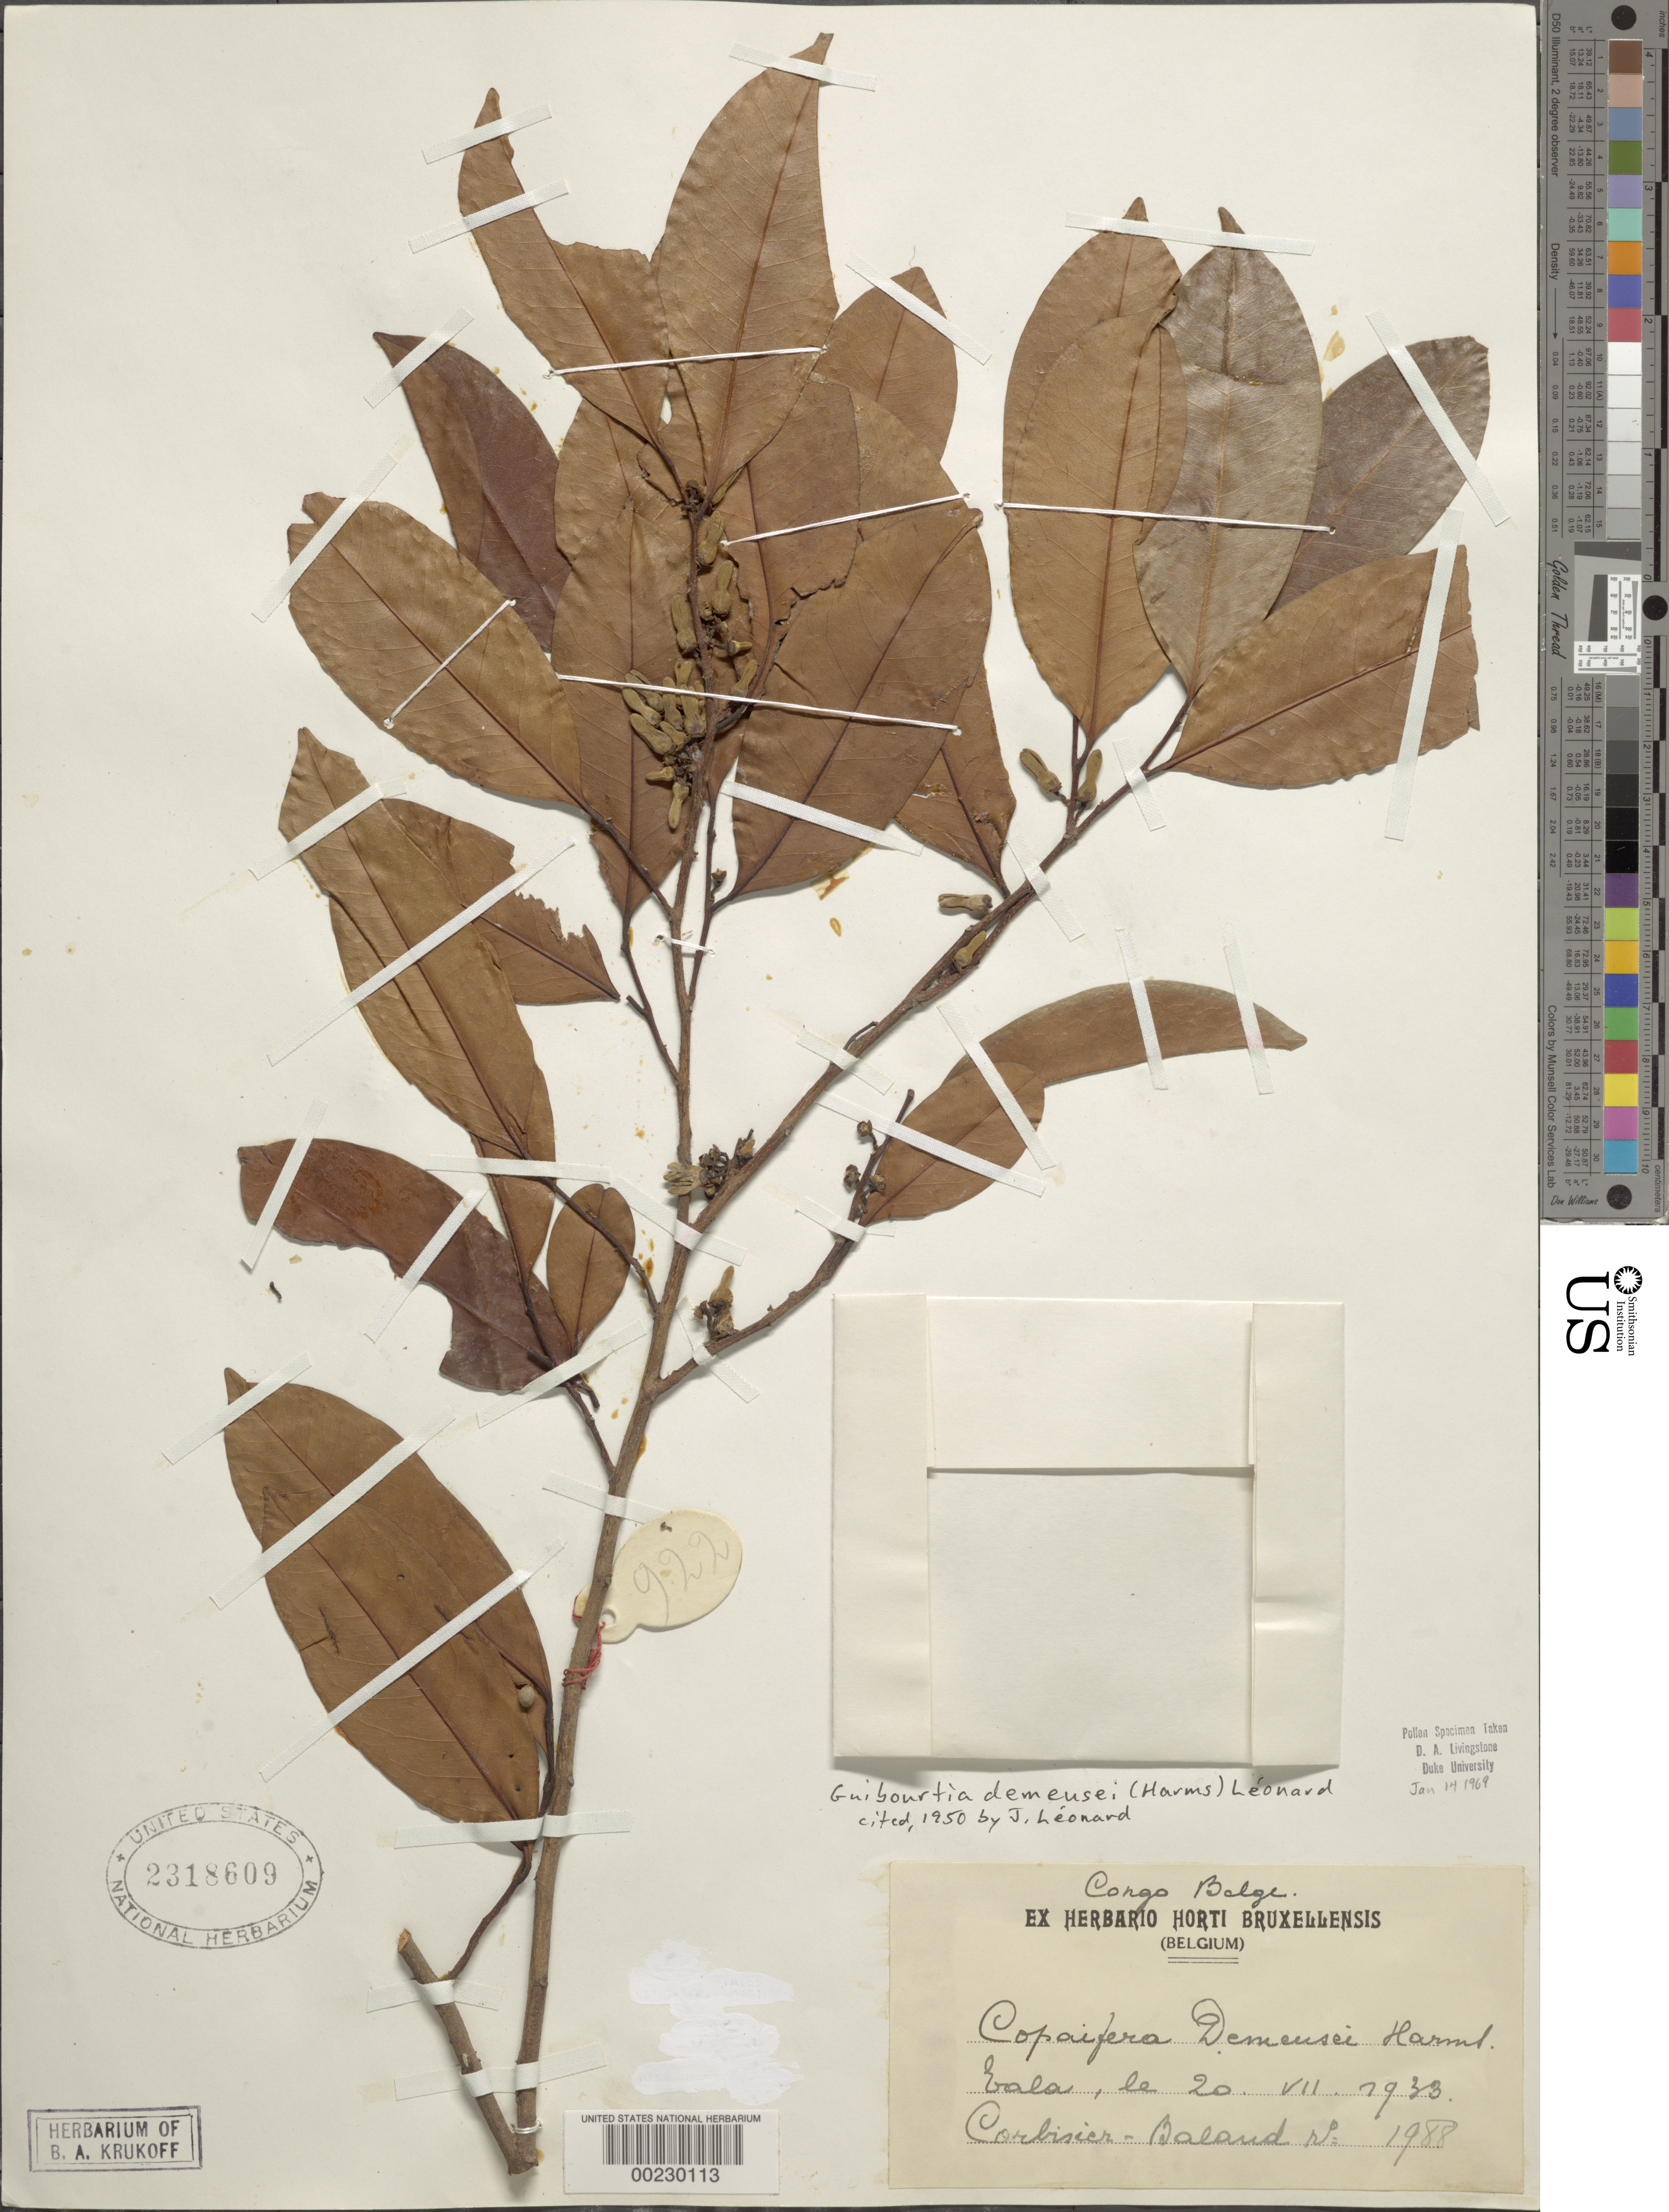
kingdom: Plantae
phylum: Tracheophyta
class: Magnoliopsida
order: Fabales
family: Fabaceae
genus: Guibourtia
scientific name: Guibourtia demeusei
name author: (Harms) J. Léonard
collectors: A. Corbisier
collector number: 1988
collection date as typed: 20 Jul 1933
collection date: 1933-07-20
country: Congo, Democratic Republic of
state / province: Équateur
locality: Eala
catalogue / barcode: US 2318609